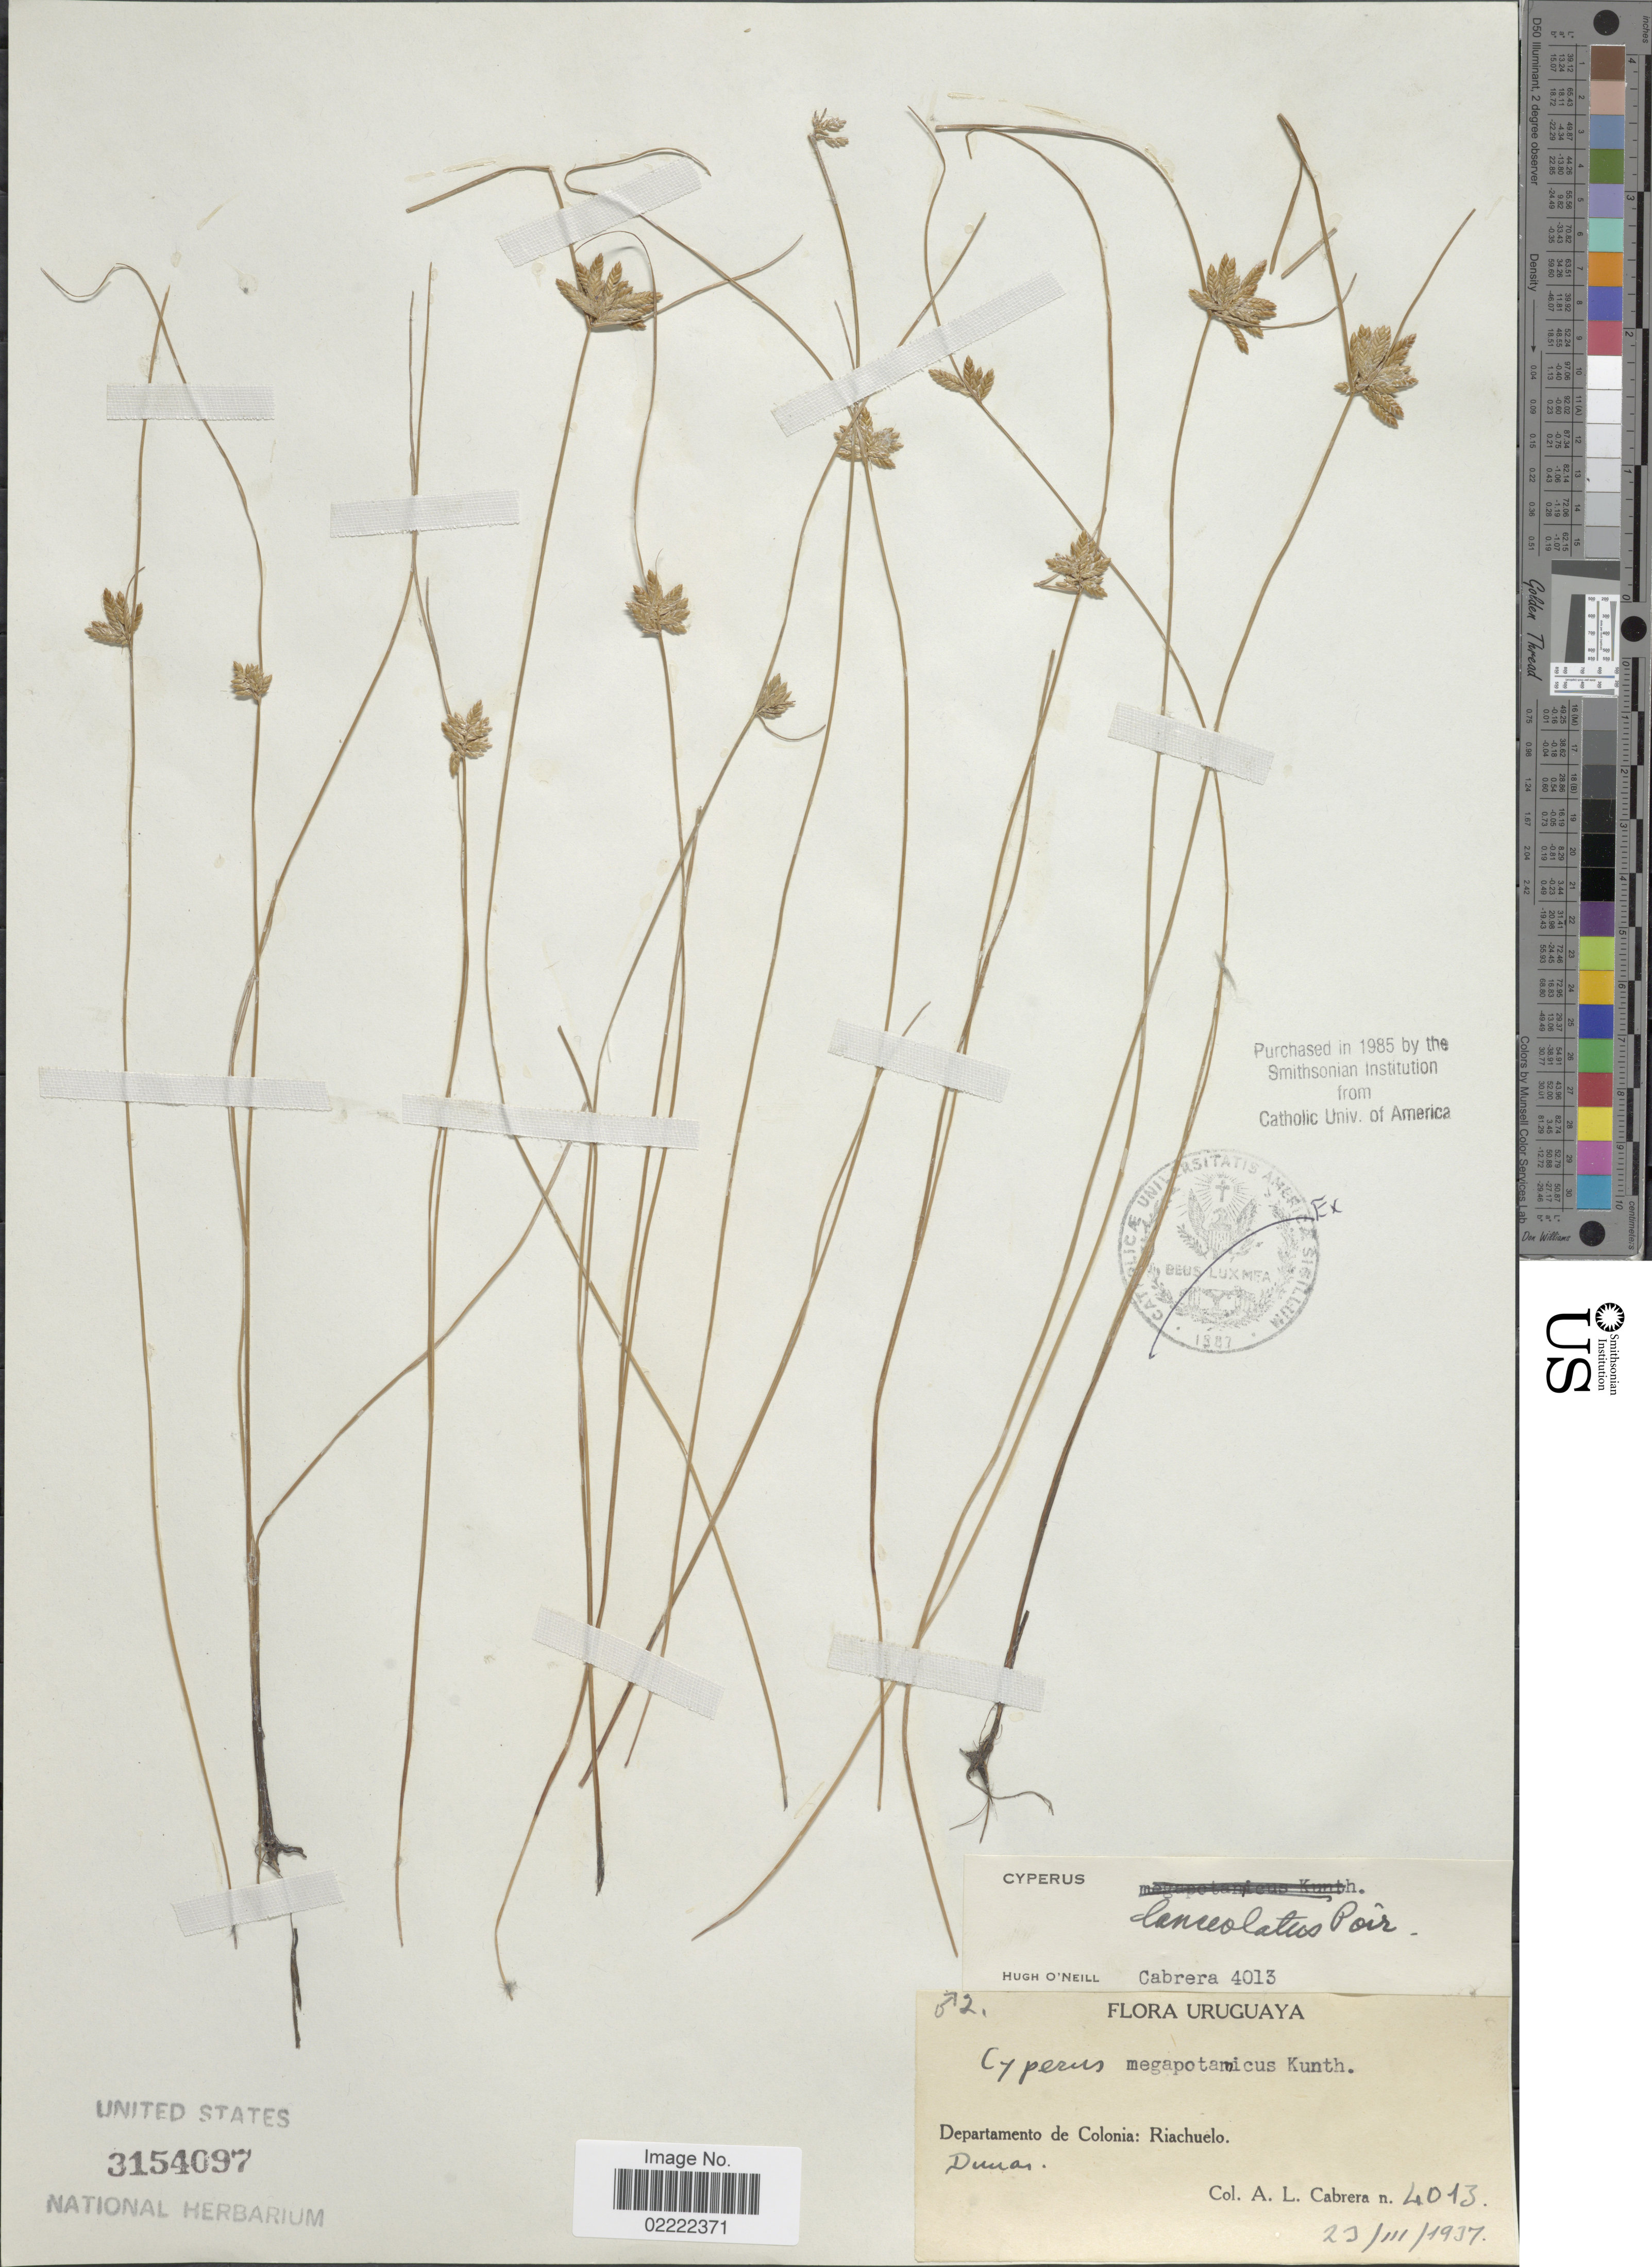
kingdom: Plantae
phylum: Tracheophyta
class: Liliopsida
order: Poales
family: Cyperaceae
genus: Cyperus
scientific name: Cyperus lanceolatus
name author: Poir.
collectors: A. L. Cabrera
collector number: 4013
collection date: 1937-03-23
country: Uruguay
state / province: Colonia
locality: Departamento de Colonia: Riachuelo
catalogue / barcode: US 3154097